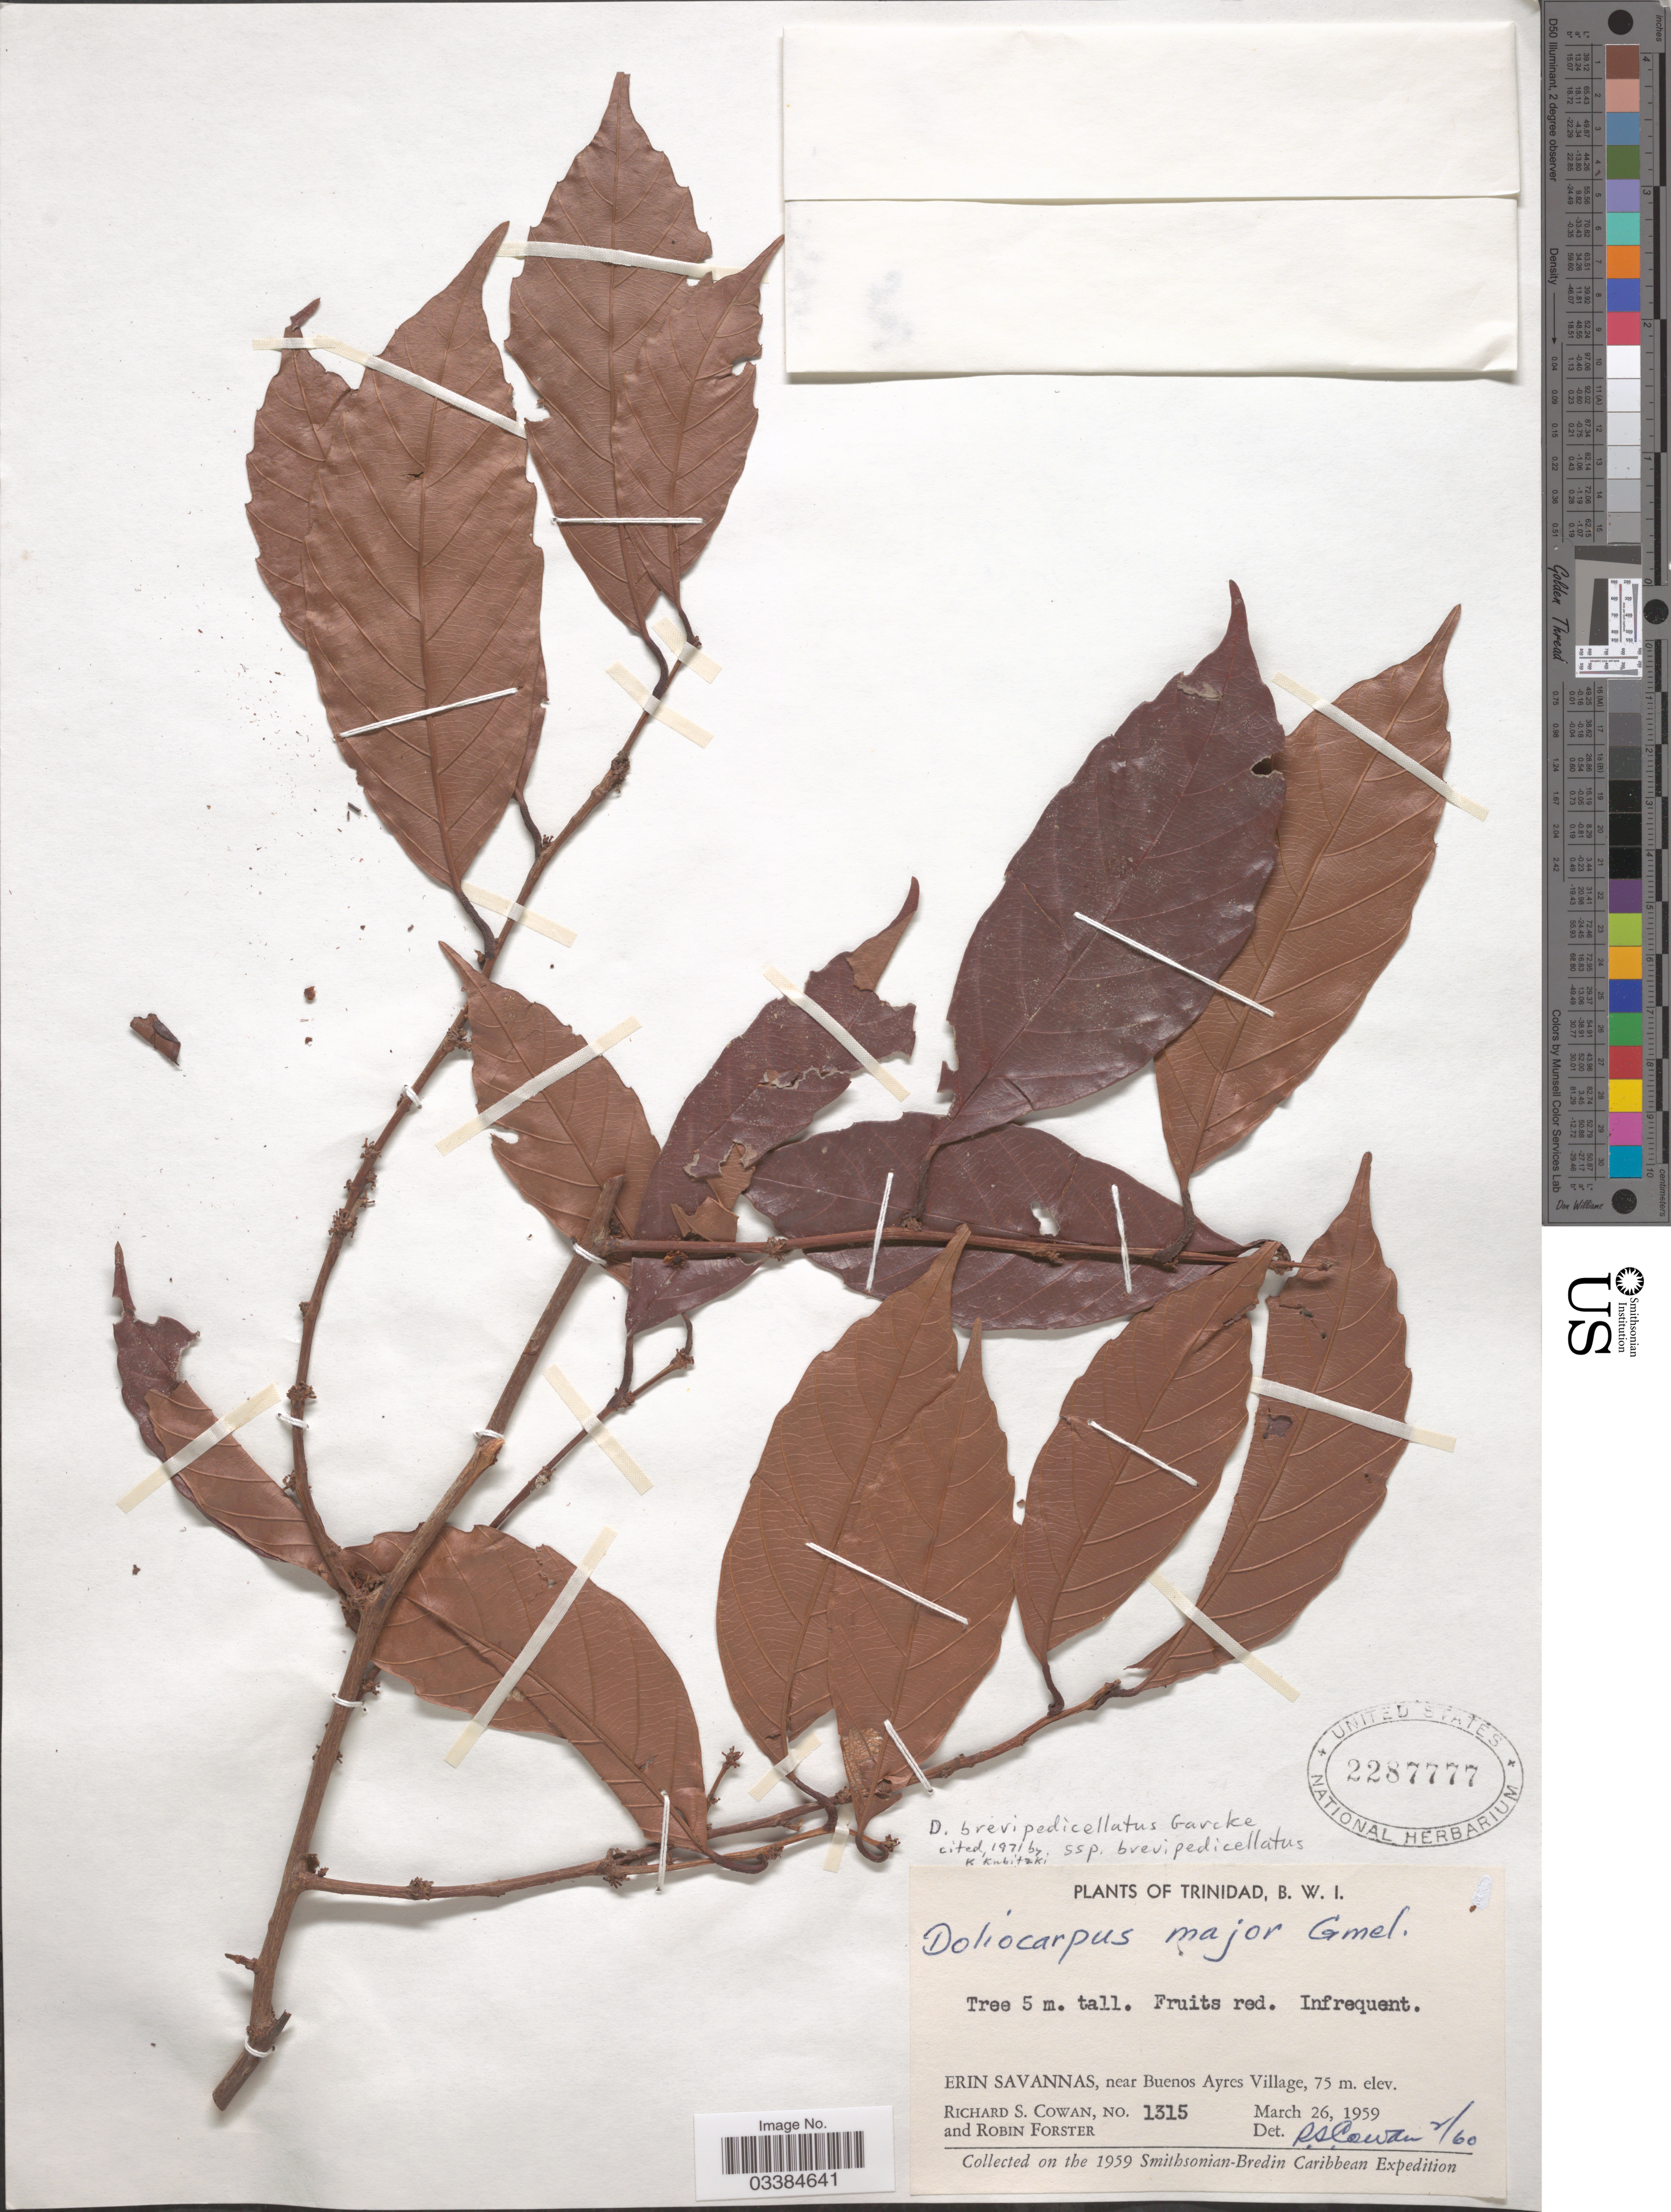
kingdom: Plantae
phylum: Tracheophyta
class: Magnoliopsida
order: Dilleniales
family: Dilleniaceae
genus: Doliocarpus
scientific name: Doliocarpus brevipedicellatus subsp. brevipedicellatus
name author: Garcke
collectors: R. S. Cowan & R. Forster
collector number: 1315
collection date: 1959-03-26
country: Trinidad and Tobago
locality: Trinidad, B.W.I. Erin Savannas, near Buenos Ayres Village.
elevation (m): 75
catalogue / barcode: US 2287777